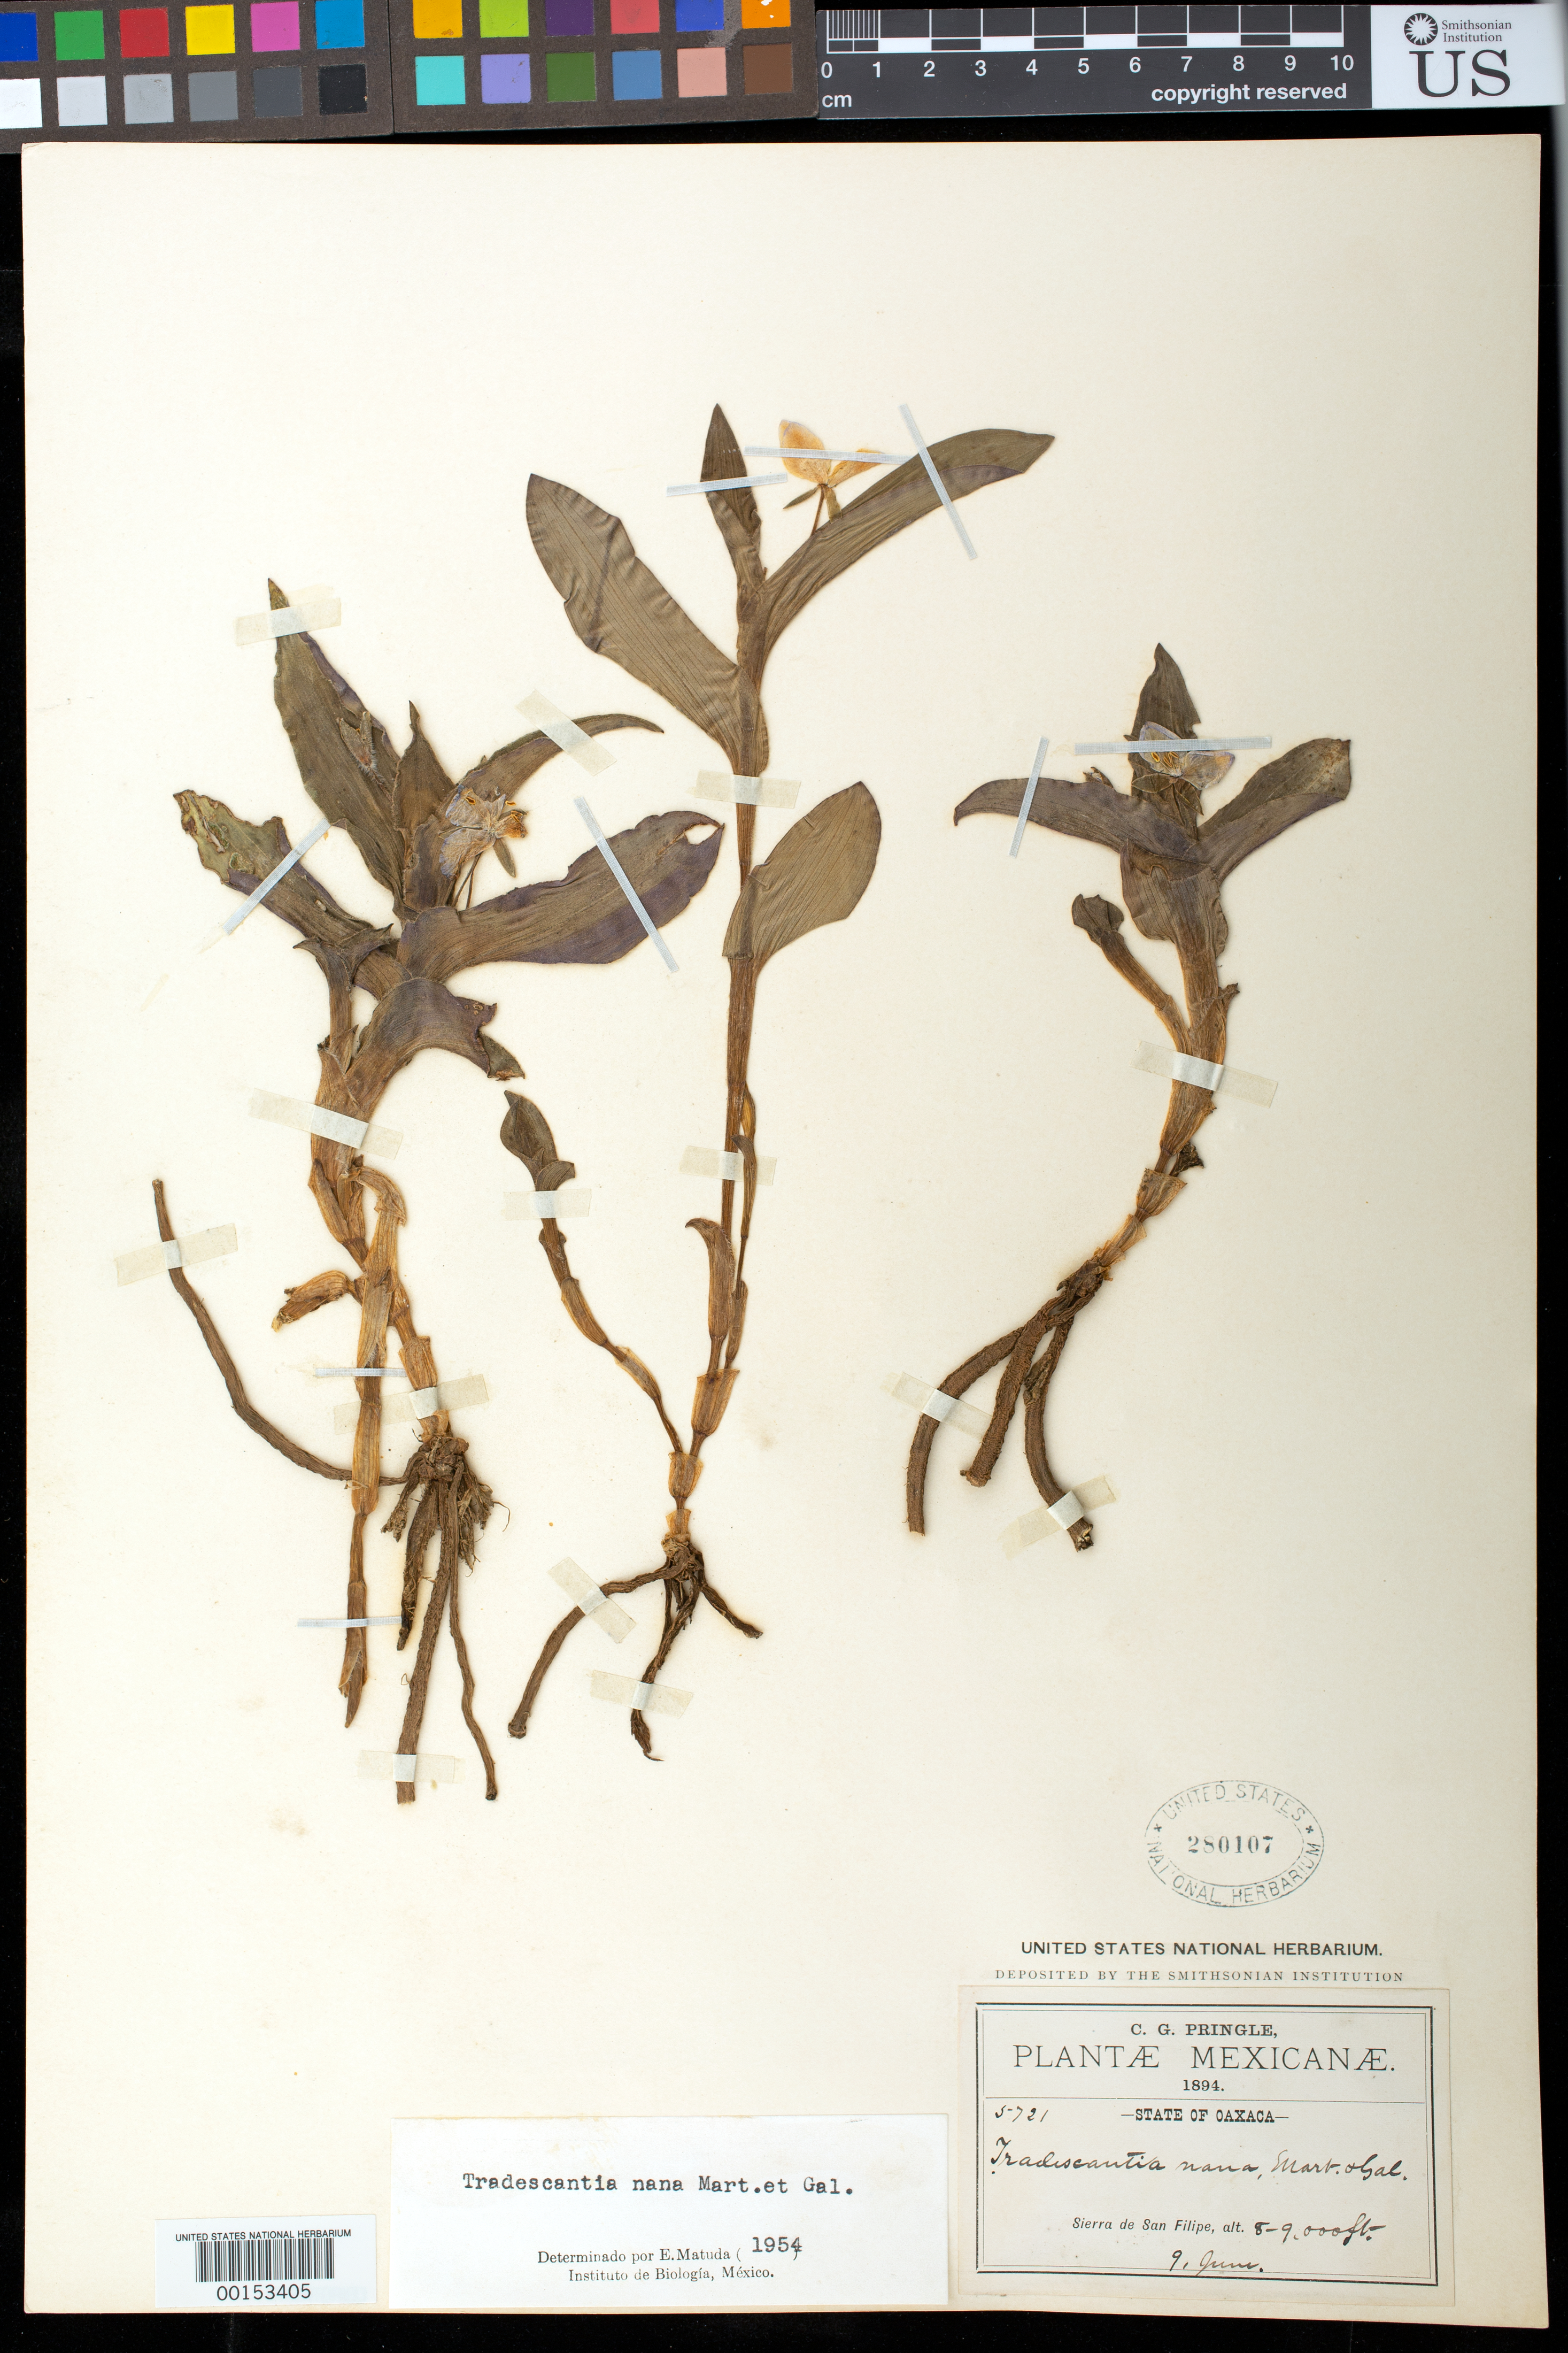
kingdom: Plantae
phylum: Tracheophyta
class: Liliopsida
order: Commelinales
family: Commelinaceae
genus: Matudanthus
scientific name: Matudanthus nanus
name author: D.R. Hunt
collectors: C. G. Pringle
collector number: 5721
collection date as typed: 09 Jun 1894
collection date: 1894-06-09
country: Mexico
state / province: Oaxaca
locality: Sierra de San Felipe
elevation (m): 2440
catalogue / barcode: US 280107